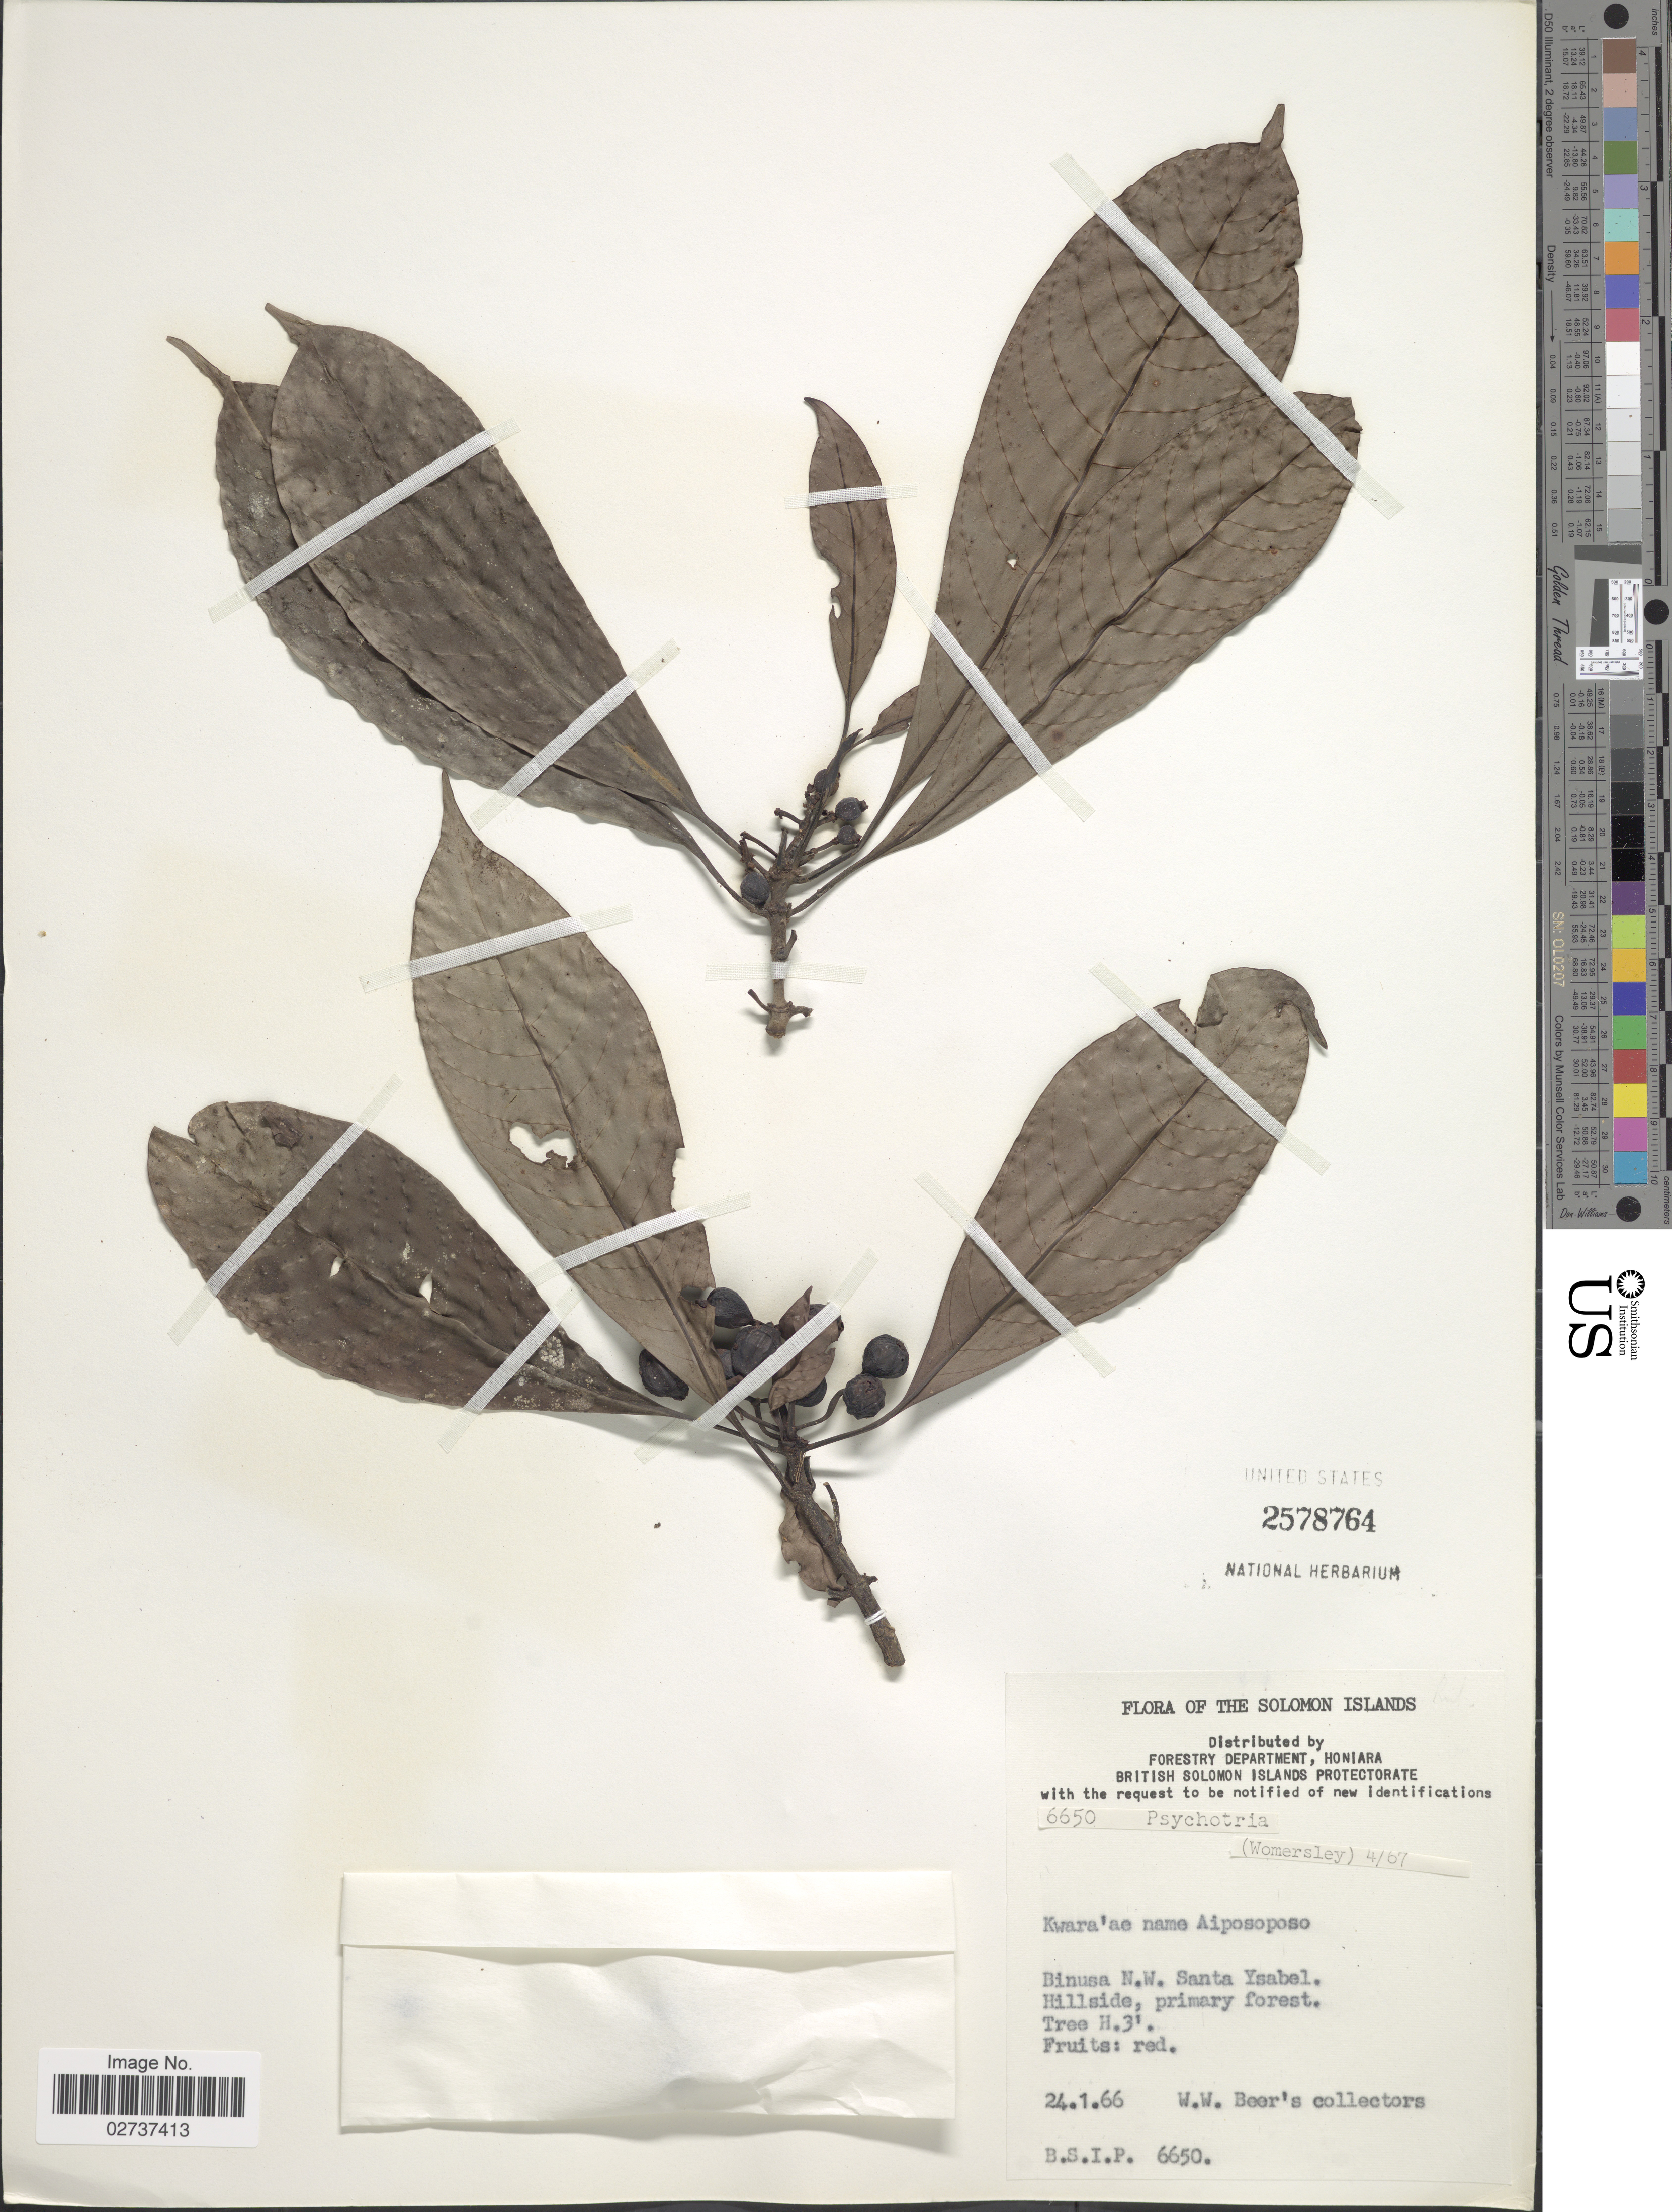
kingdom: Plantae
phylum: Tracheophyta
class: Magnoliopsida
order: Gentianales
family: Rubiaceae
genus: Psychotria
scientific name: Psychotria sp.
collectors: W. Beer's Collectors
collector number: B.S.I.P. 6650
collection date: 1966-01-24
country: Solomon Islands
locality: Binusa N.W. Santa Ysabel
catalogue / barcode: US 2578764